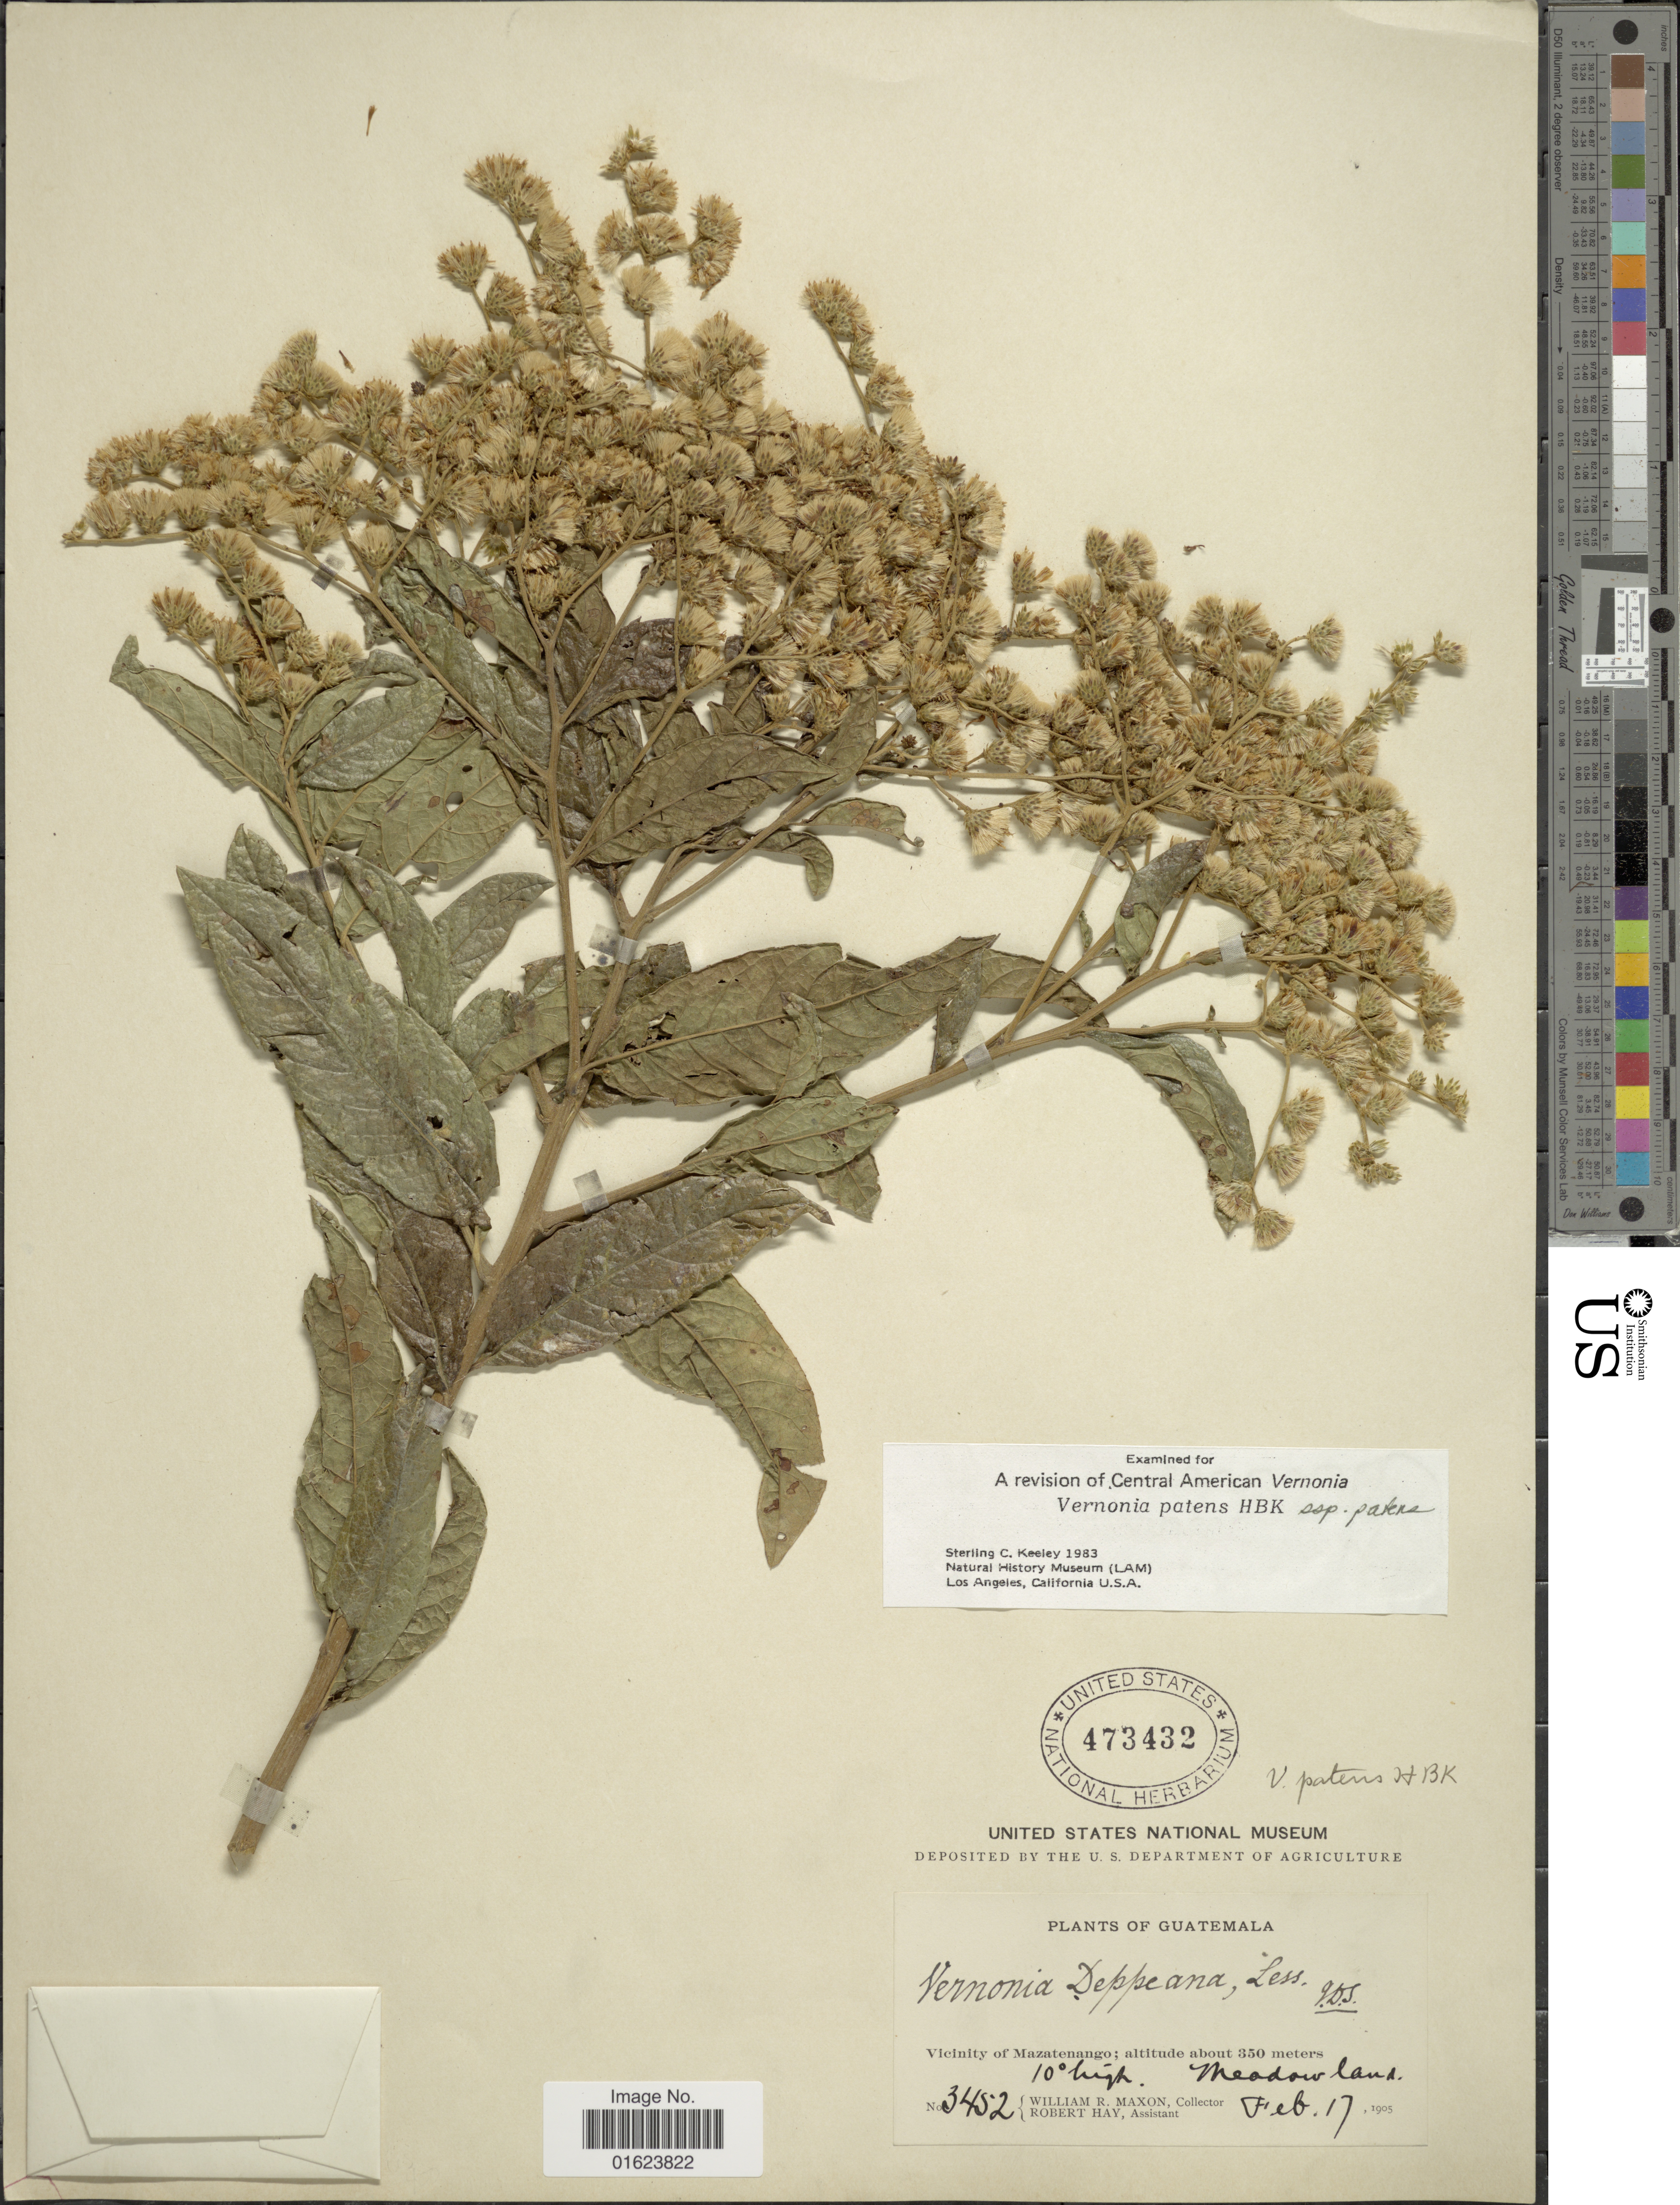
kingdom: Plantae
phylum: Tracheophyta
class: Magnoliopsida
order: Asterales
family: Asteraceae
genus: Vernonanthura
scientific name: Vernonanthura patens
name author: (Kunth) H. Rob.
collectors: W. R. Maxon & R. H. Hay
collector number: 3452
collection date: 1905-02-17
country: Guatemala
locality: Vicinity of Mazatenango.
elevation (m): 350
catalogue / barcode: US 473432